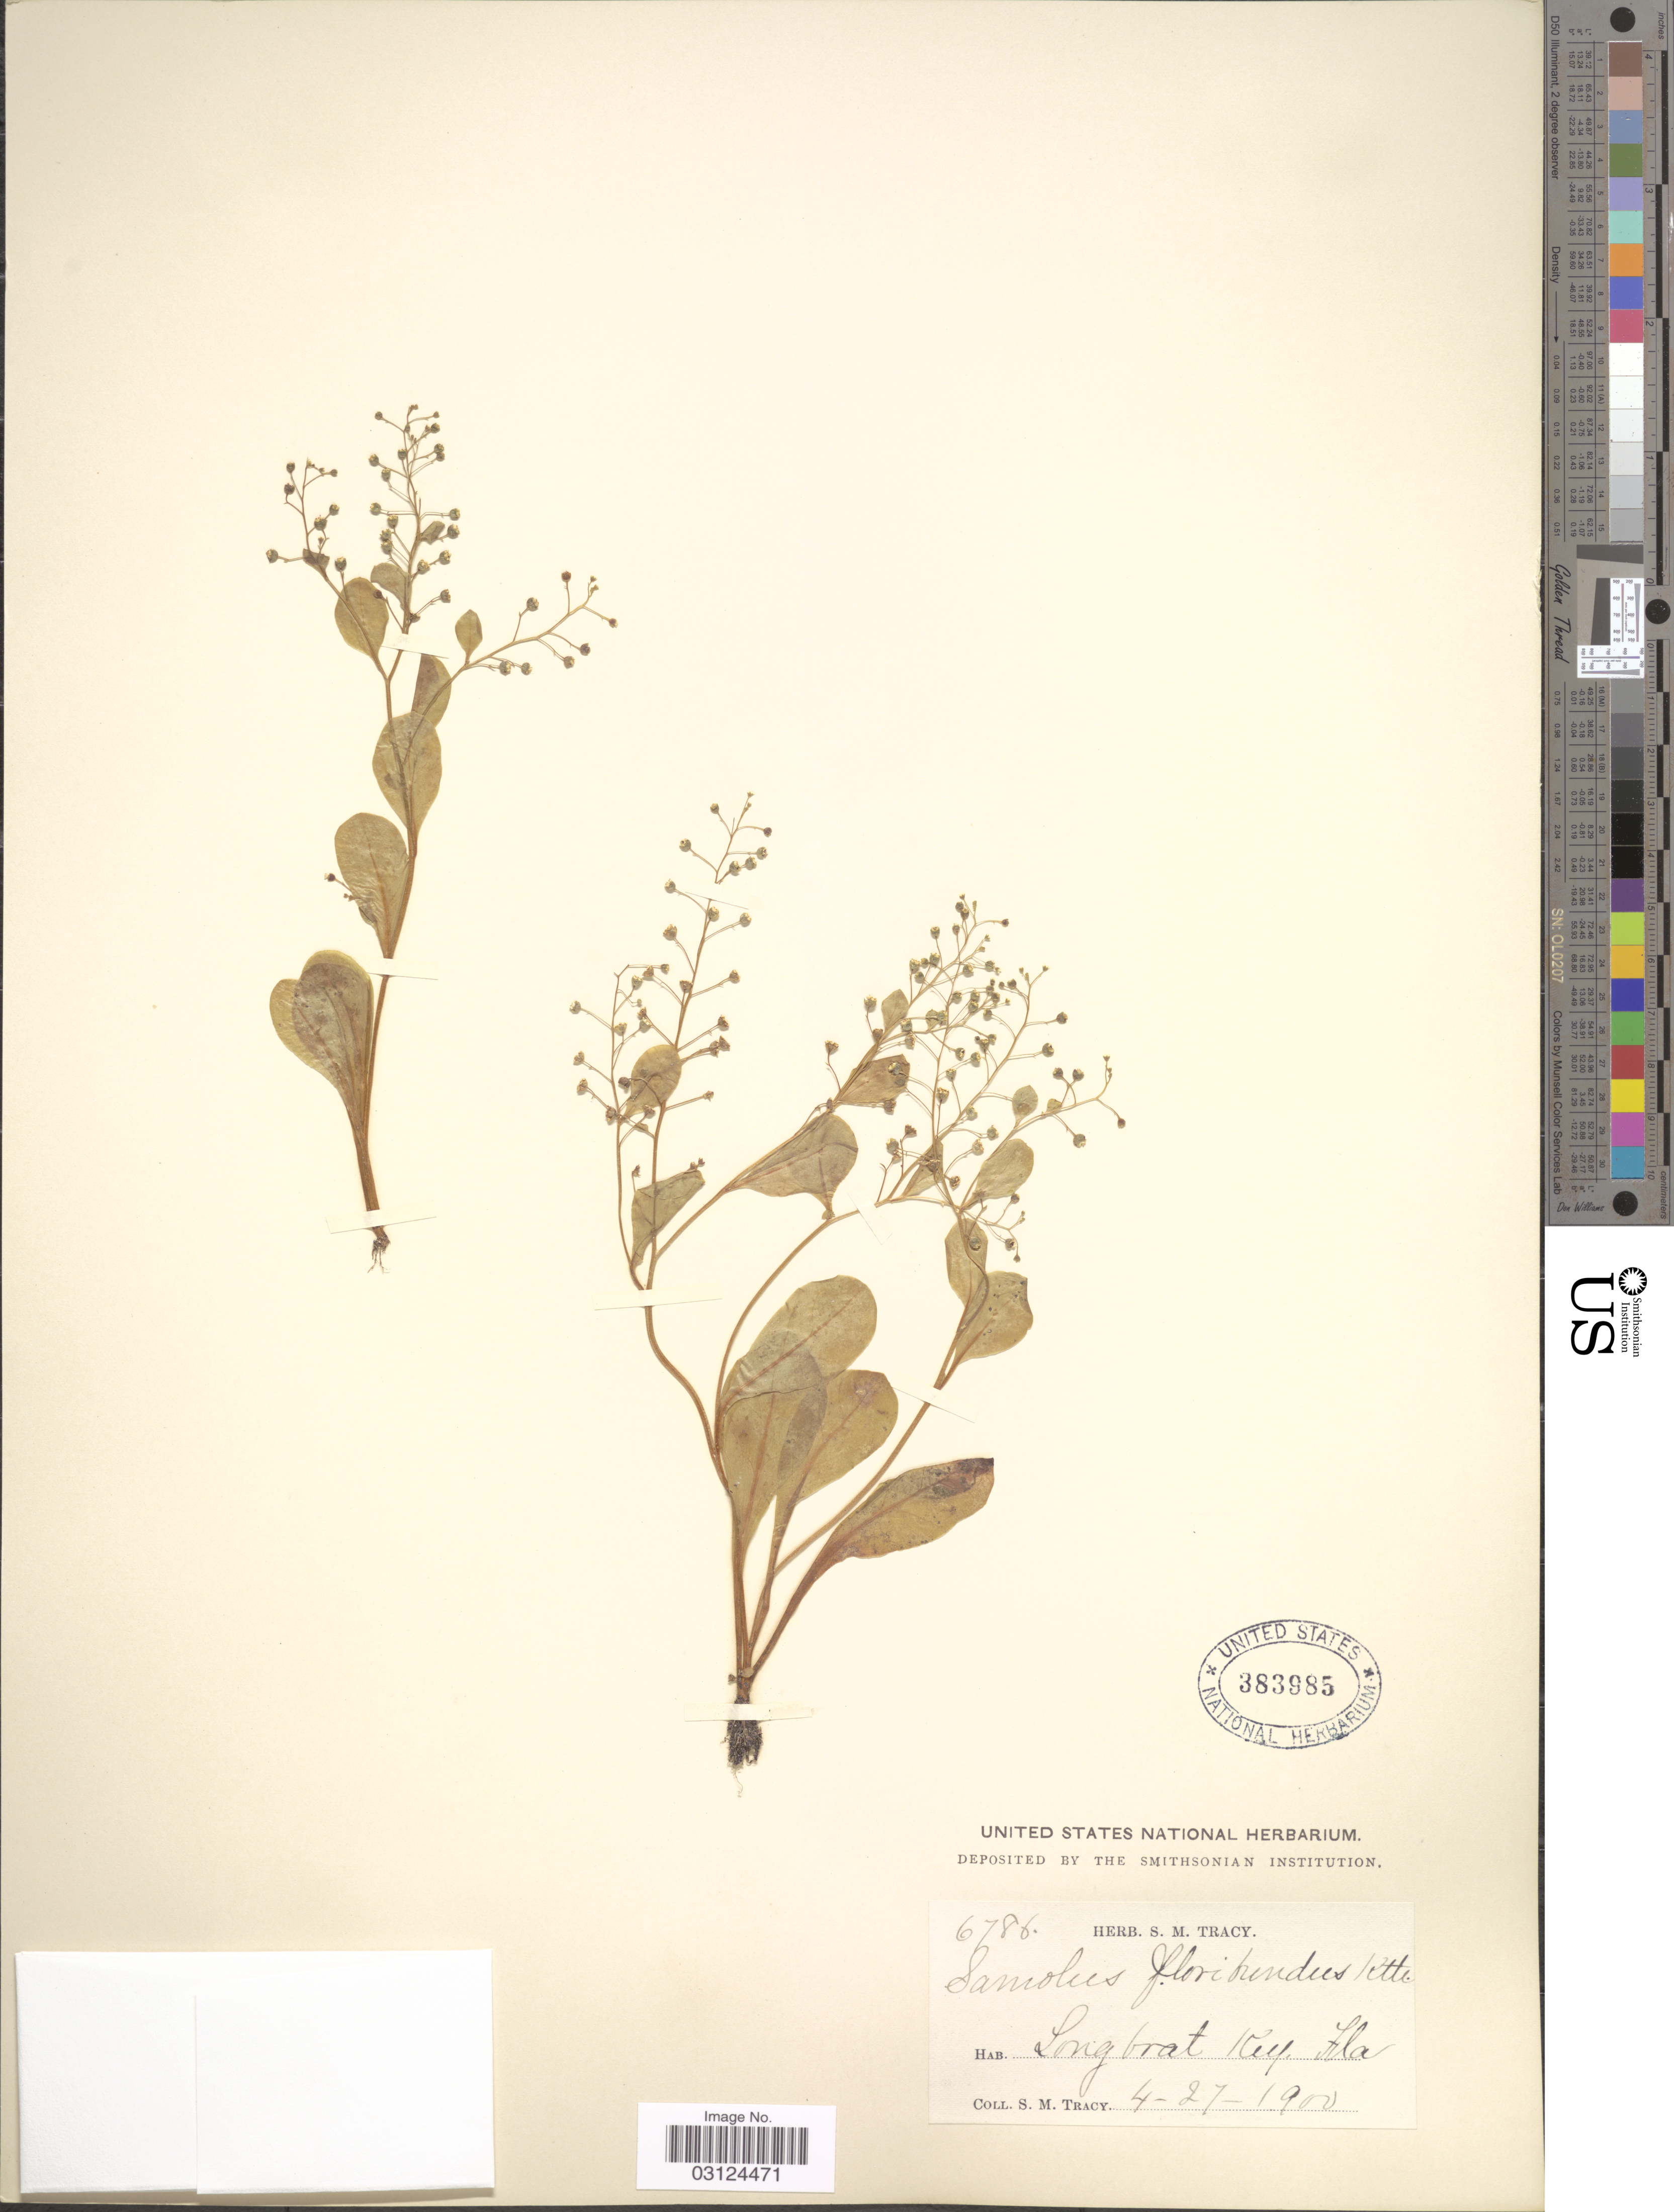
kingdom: Plantae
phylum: Tracheophyta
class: Magnoliopsida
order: Ericales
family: Primulaceae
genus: Samolus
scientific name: Samolus parviflorus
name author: Raf.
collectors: S. M. Tracy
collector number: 6786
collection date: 1900-04-27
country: United States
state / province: Florida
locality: Long boat Key.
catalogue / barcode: US 383985